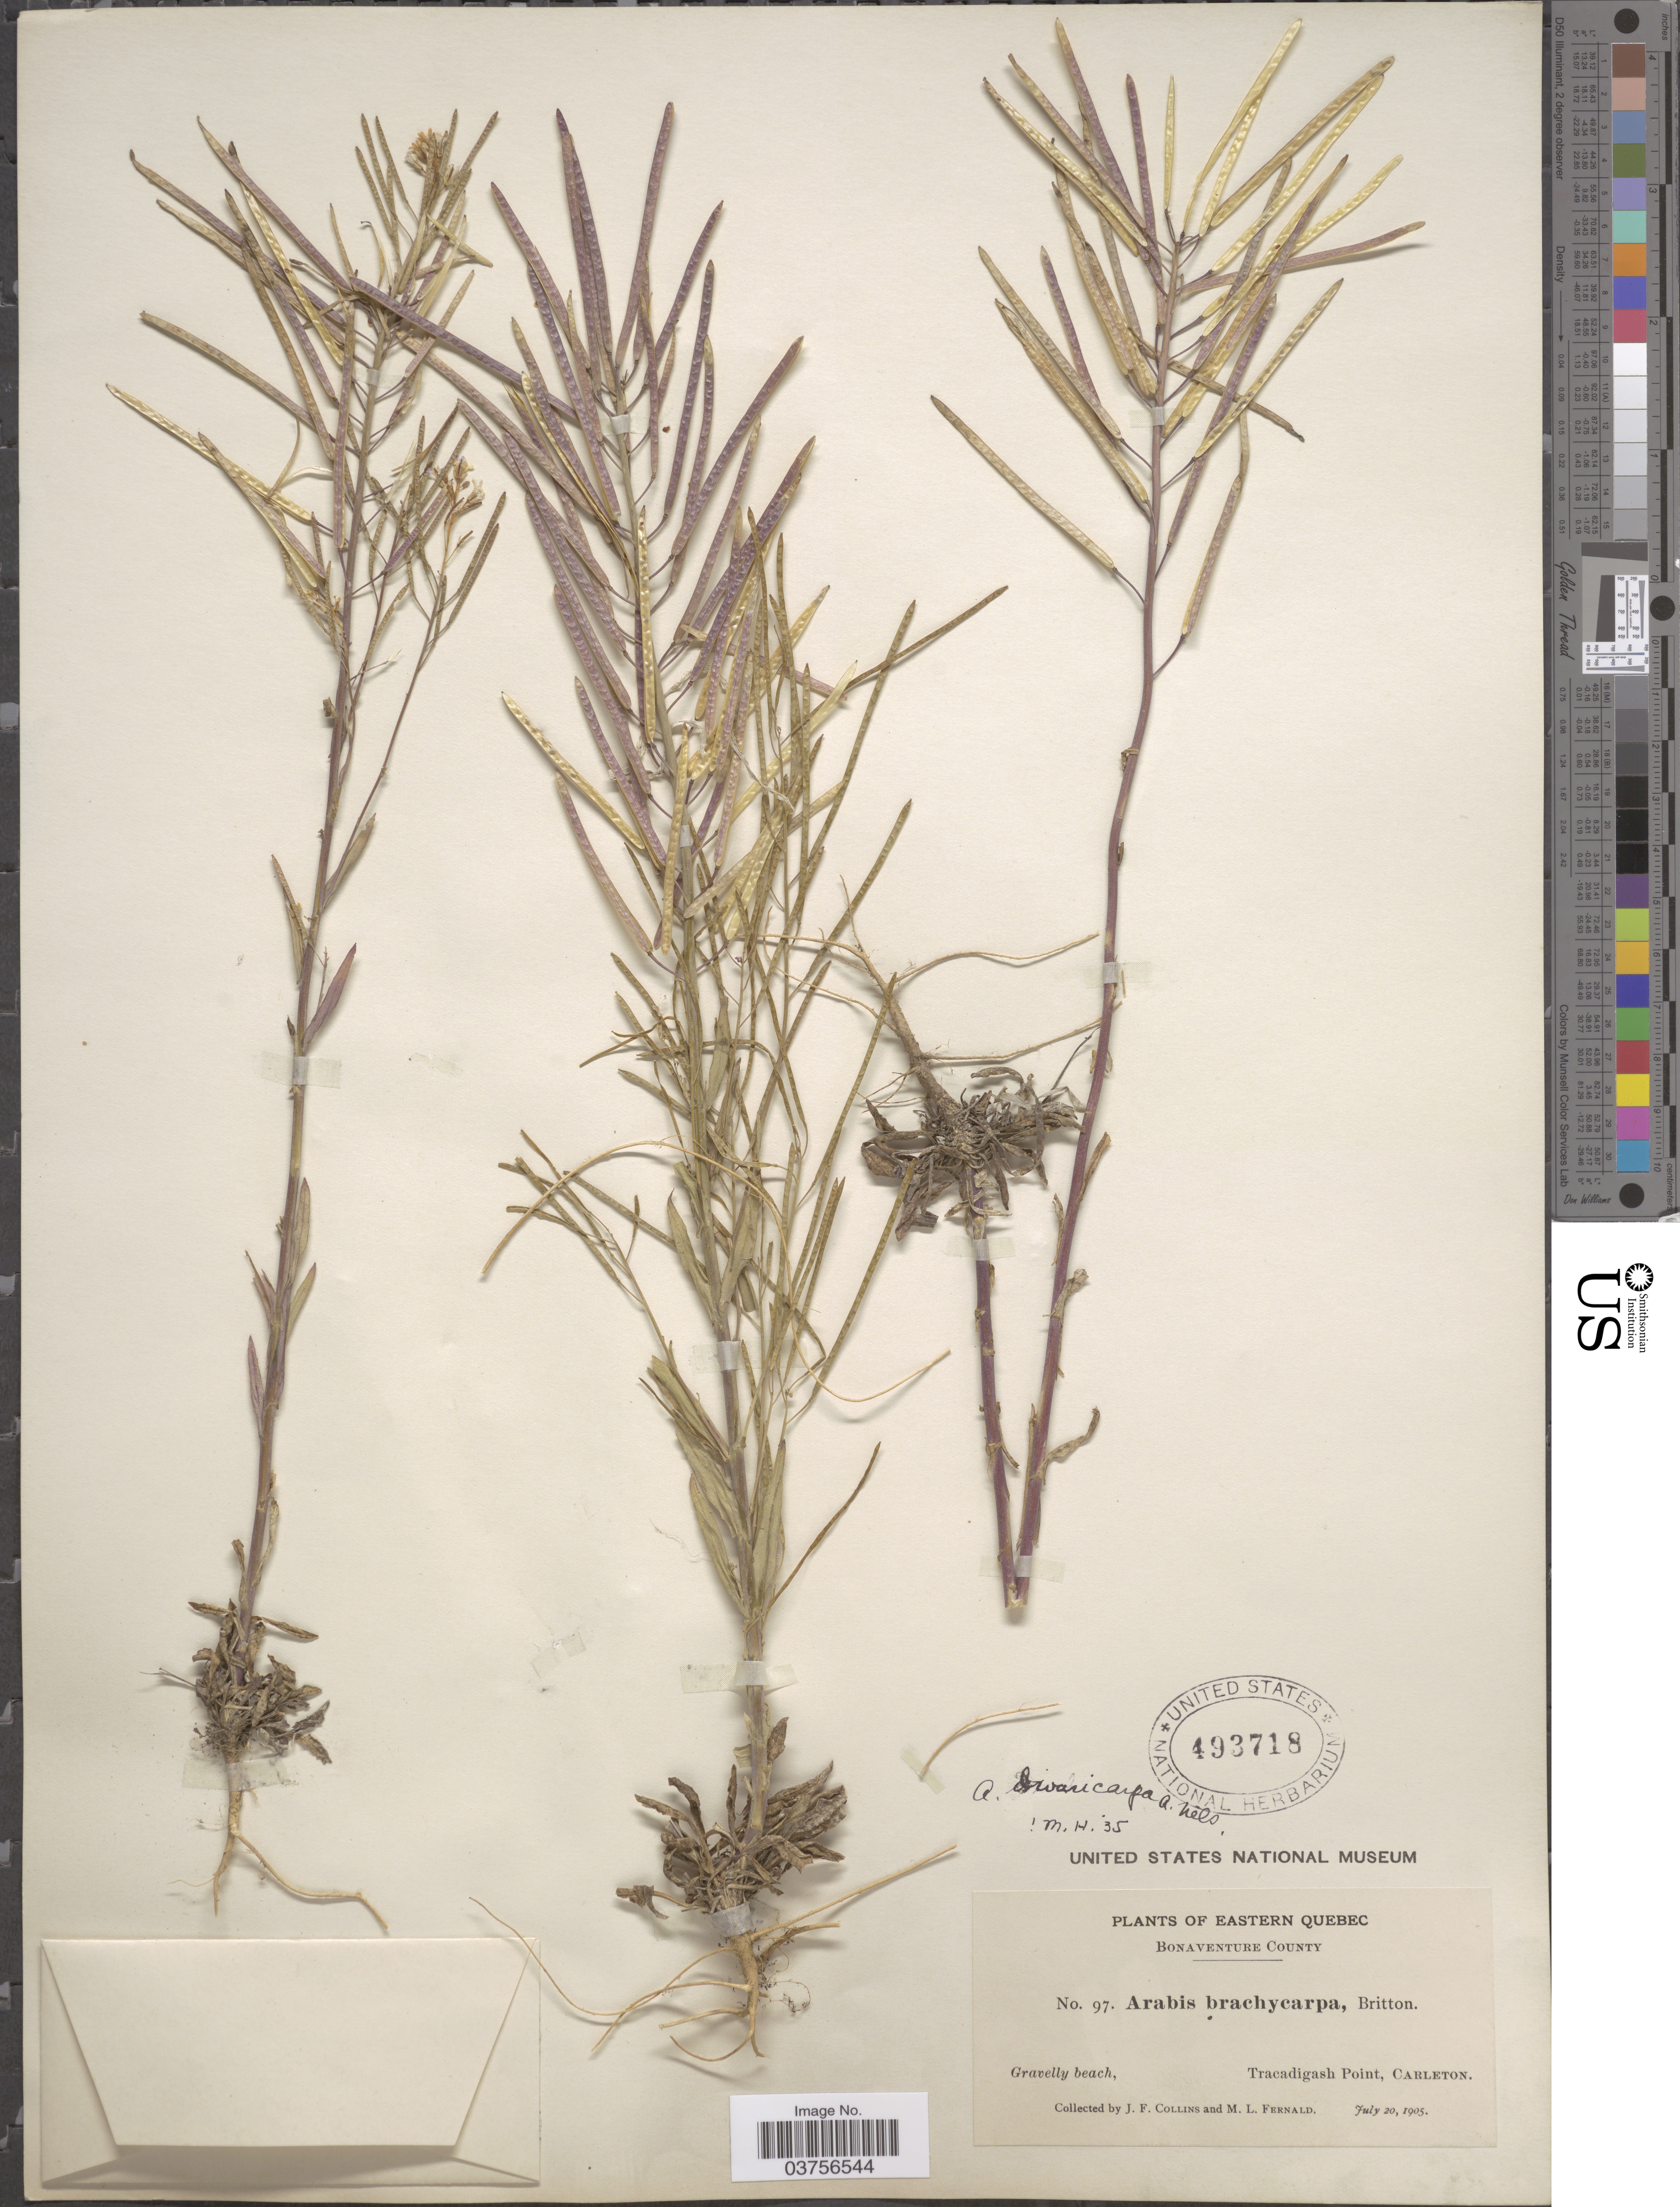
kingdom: Plantae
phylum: Tracheophyta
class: Magnoliopsida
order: Brassicales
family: Brassicaceae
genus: Arabis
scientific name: Arabis divaricarpa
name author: A. Nelson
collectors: J. Collins & M. L. Fernald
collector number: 97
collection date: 1905-07-20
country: Canada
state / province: Quebec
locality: Eastern Quebec. Bonaventure County. Tracadigash Point, Carleton.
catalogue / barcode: US 493718